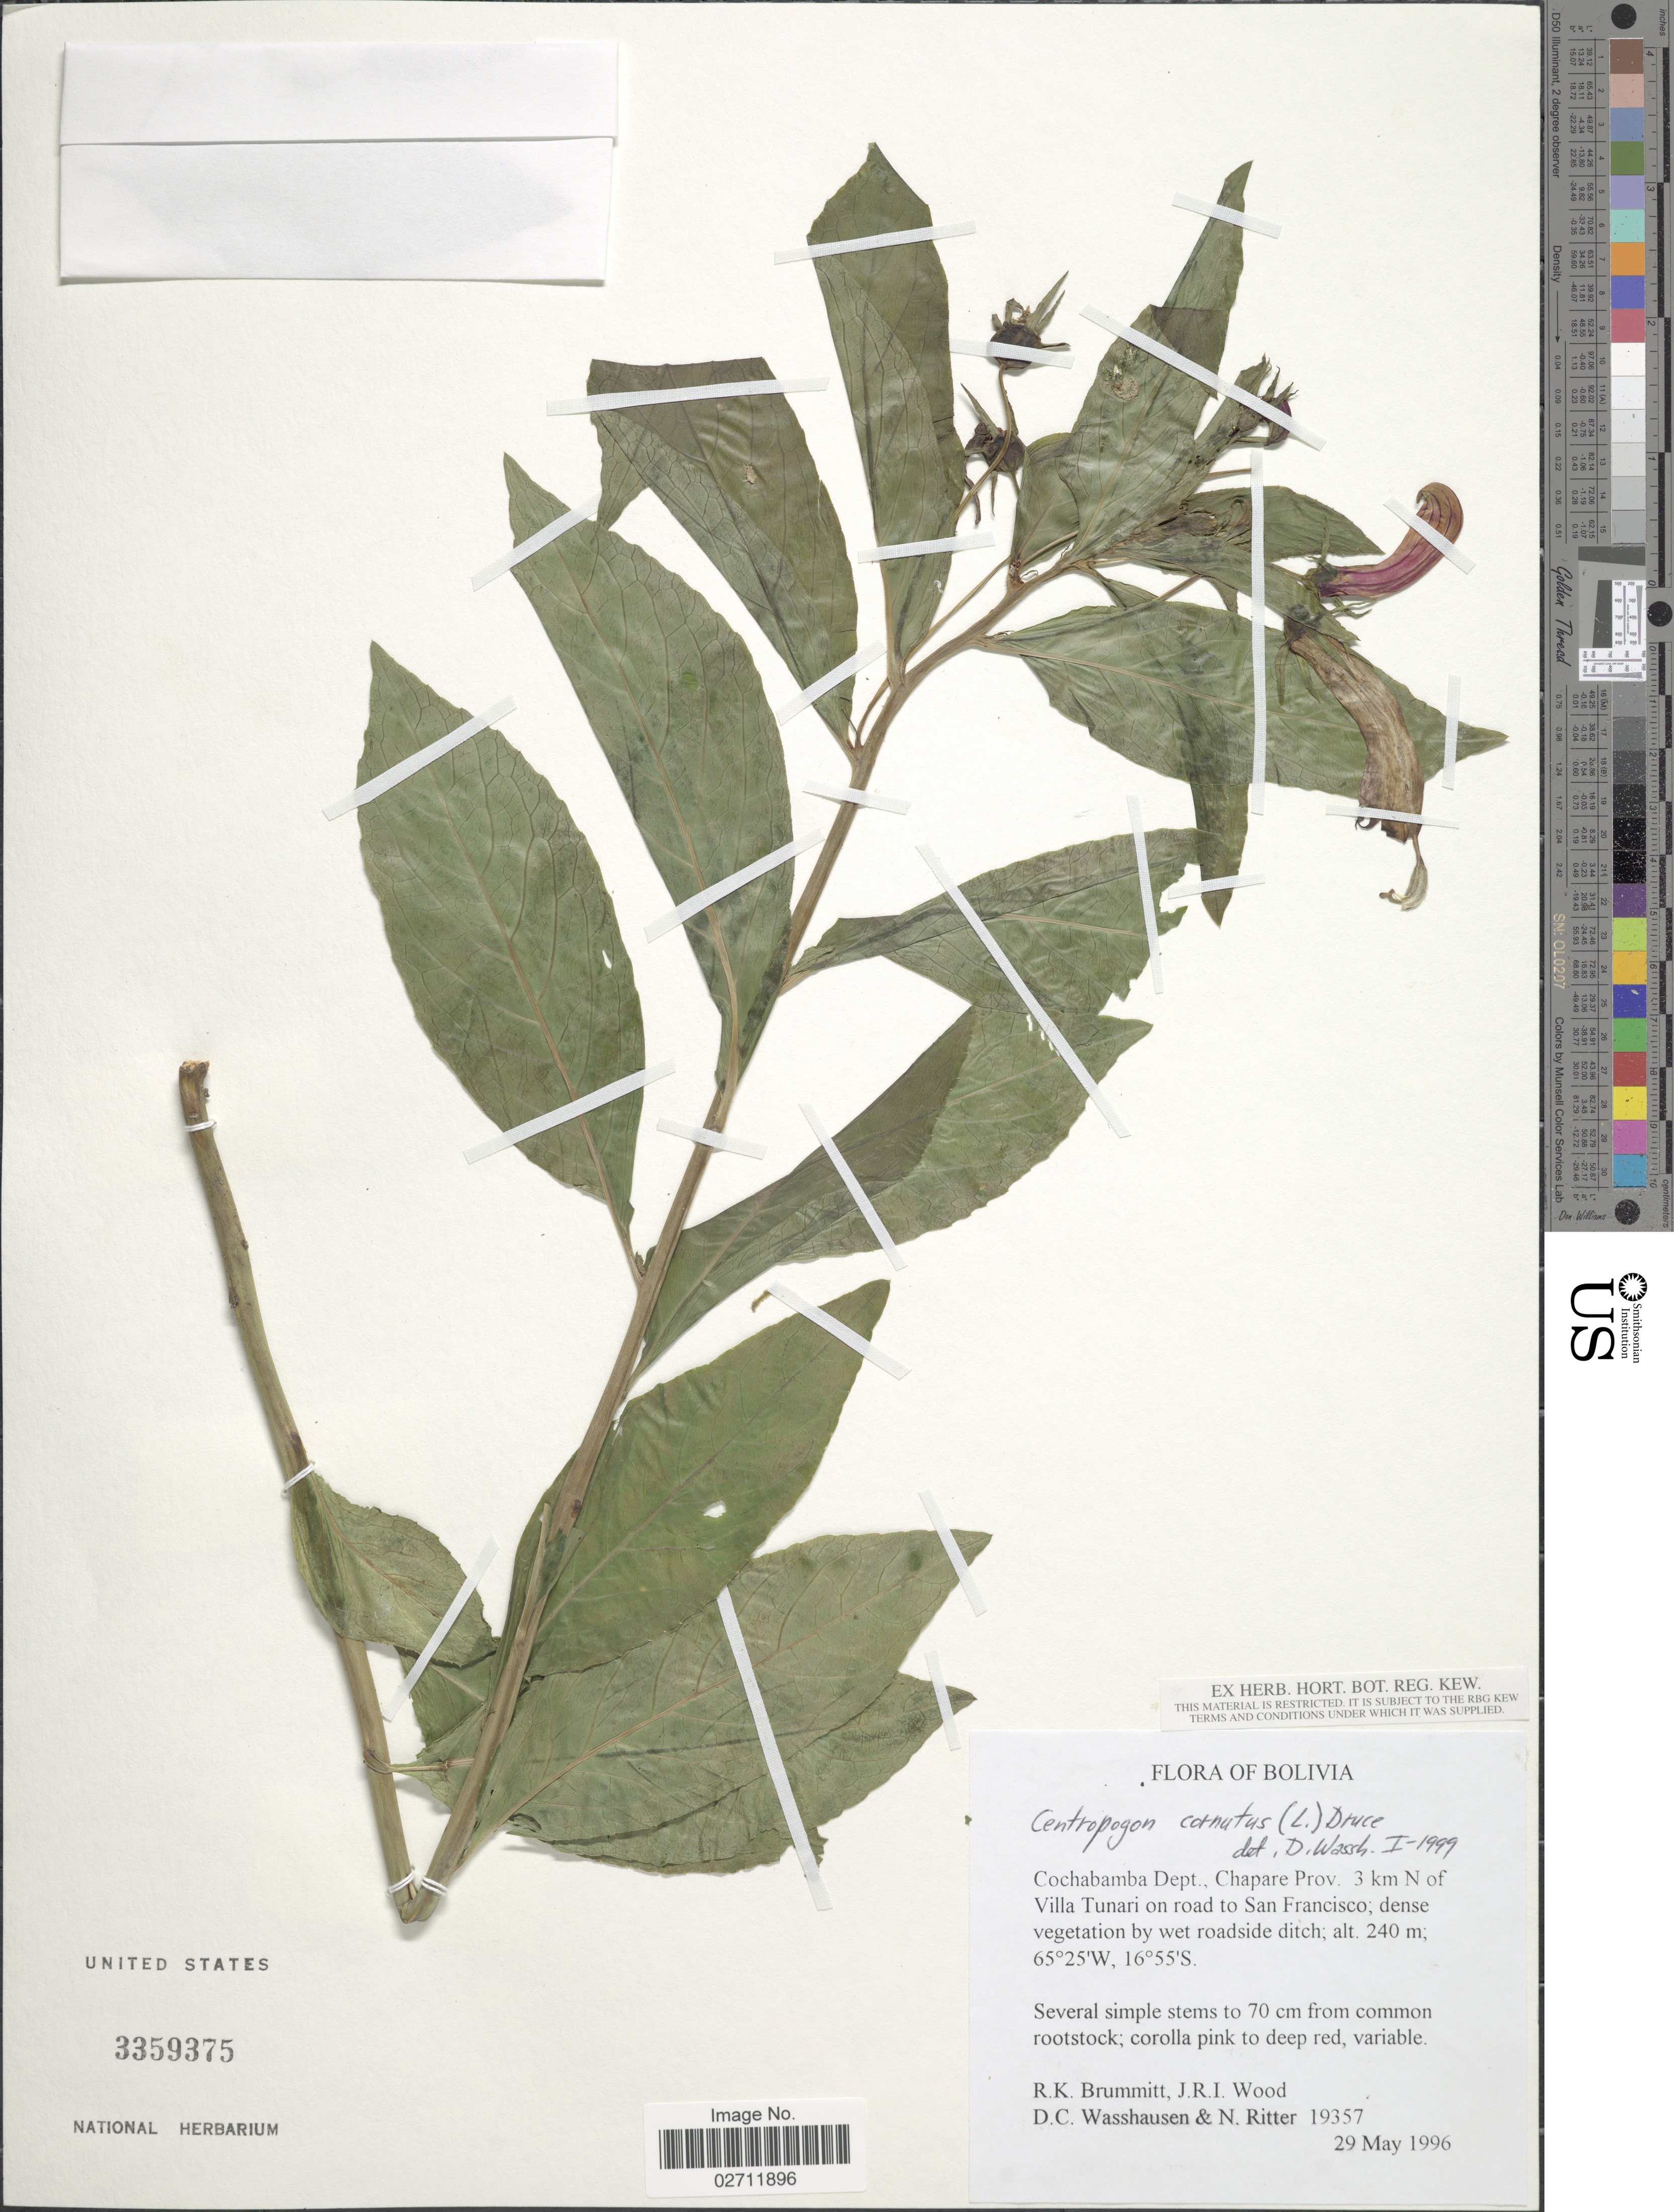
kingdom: Plantae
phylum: Tracheophyta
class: Magnoliopsida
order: Asterales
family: Campanulaceae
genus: Centropogon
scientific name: Centropogon cornutus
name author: (L.) Druce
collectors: R. K. Brummitt, J. R. I. Wood, D. C. Wasshausen & N. Ritter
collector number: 19357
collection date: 1996-05-29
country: Bolivia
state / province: Cochabamba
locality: Chapare Prov. 3 km N of Villa Tunari on road to San Francisco; dense vegetation by wet roadside ditch.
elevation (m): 240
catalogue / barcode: US 3359375